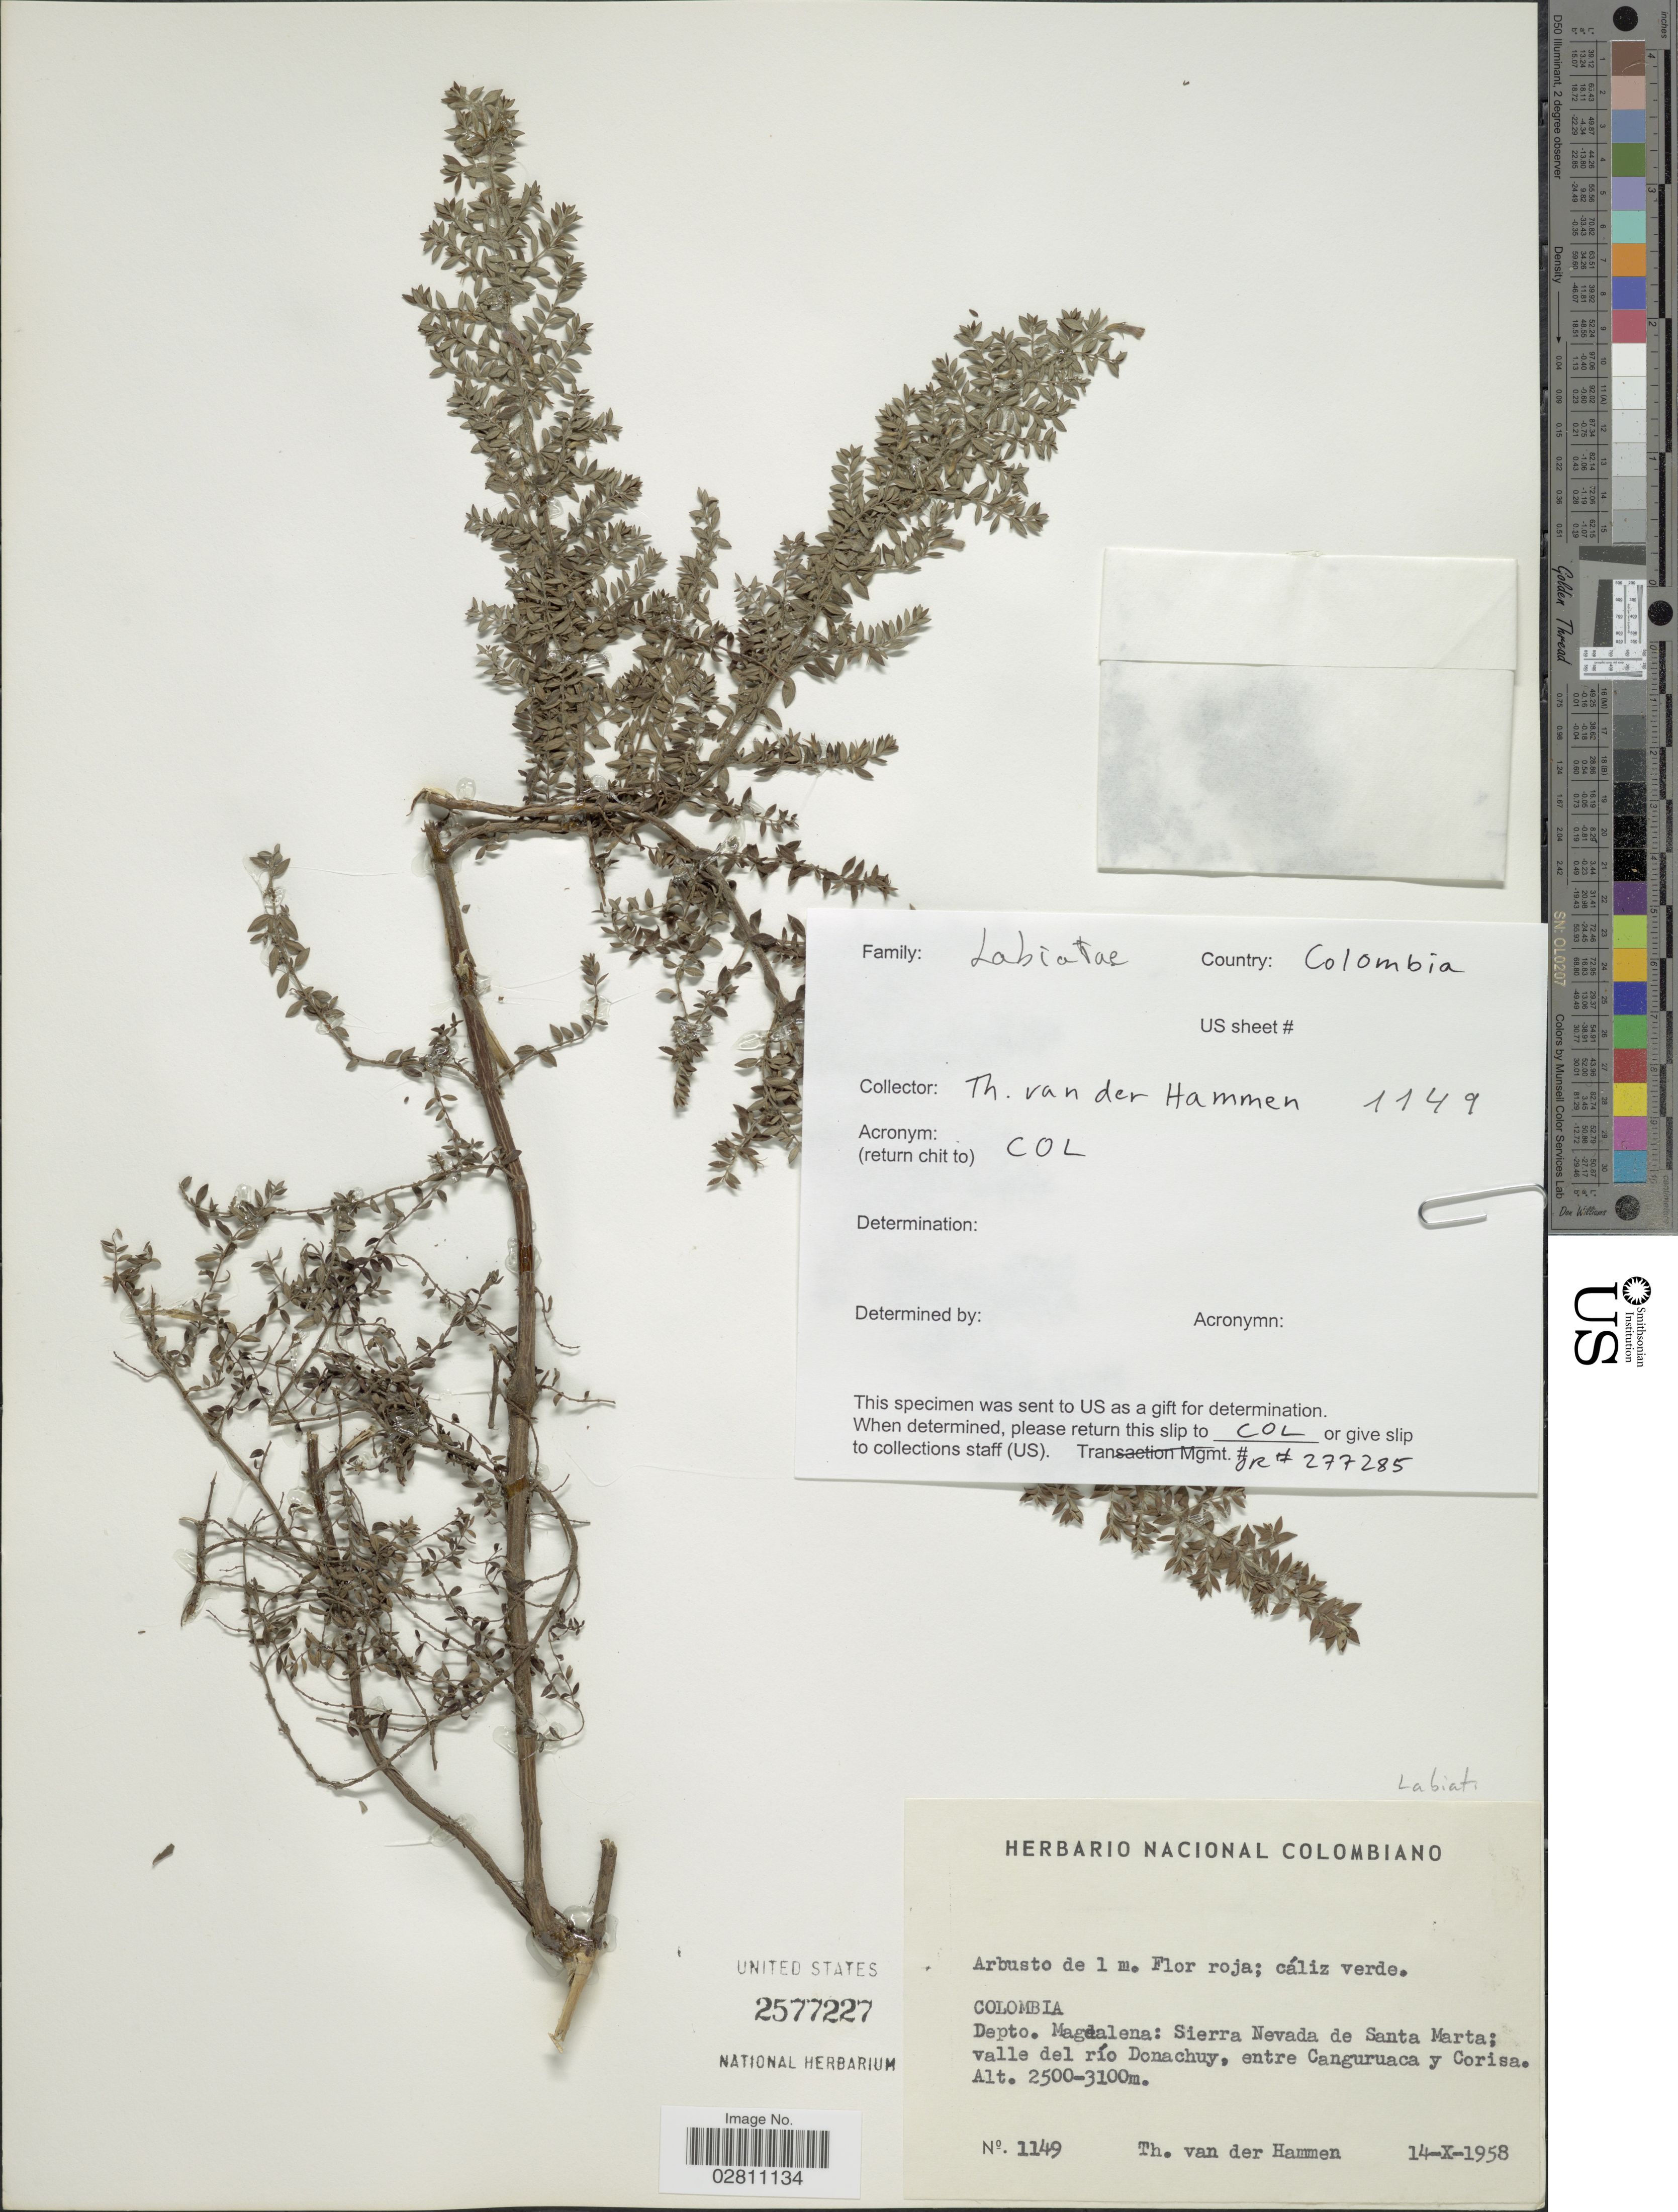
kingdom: Plantae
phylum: Tracheophyta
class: Magnoliopsida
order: Lamiales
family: Lamiaceae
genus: Clinopodium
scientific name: Clinopodium sp.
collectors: T. Van der Hammen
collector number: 1149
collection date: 1958-10-14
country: Colombia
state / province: Magdalena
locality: Depto. Magdalena: Sierra Nevada de Santa Marta: valle del río Donachuy, entre Canguruaca y Corisa.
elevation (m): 2500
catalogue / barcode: US 2577227